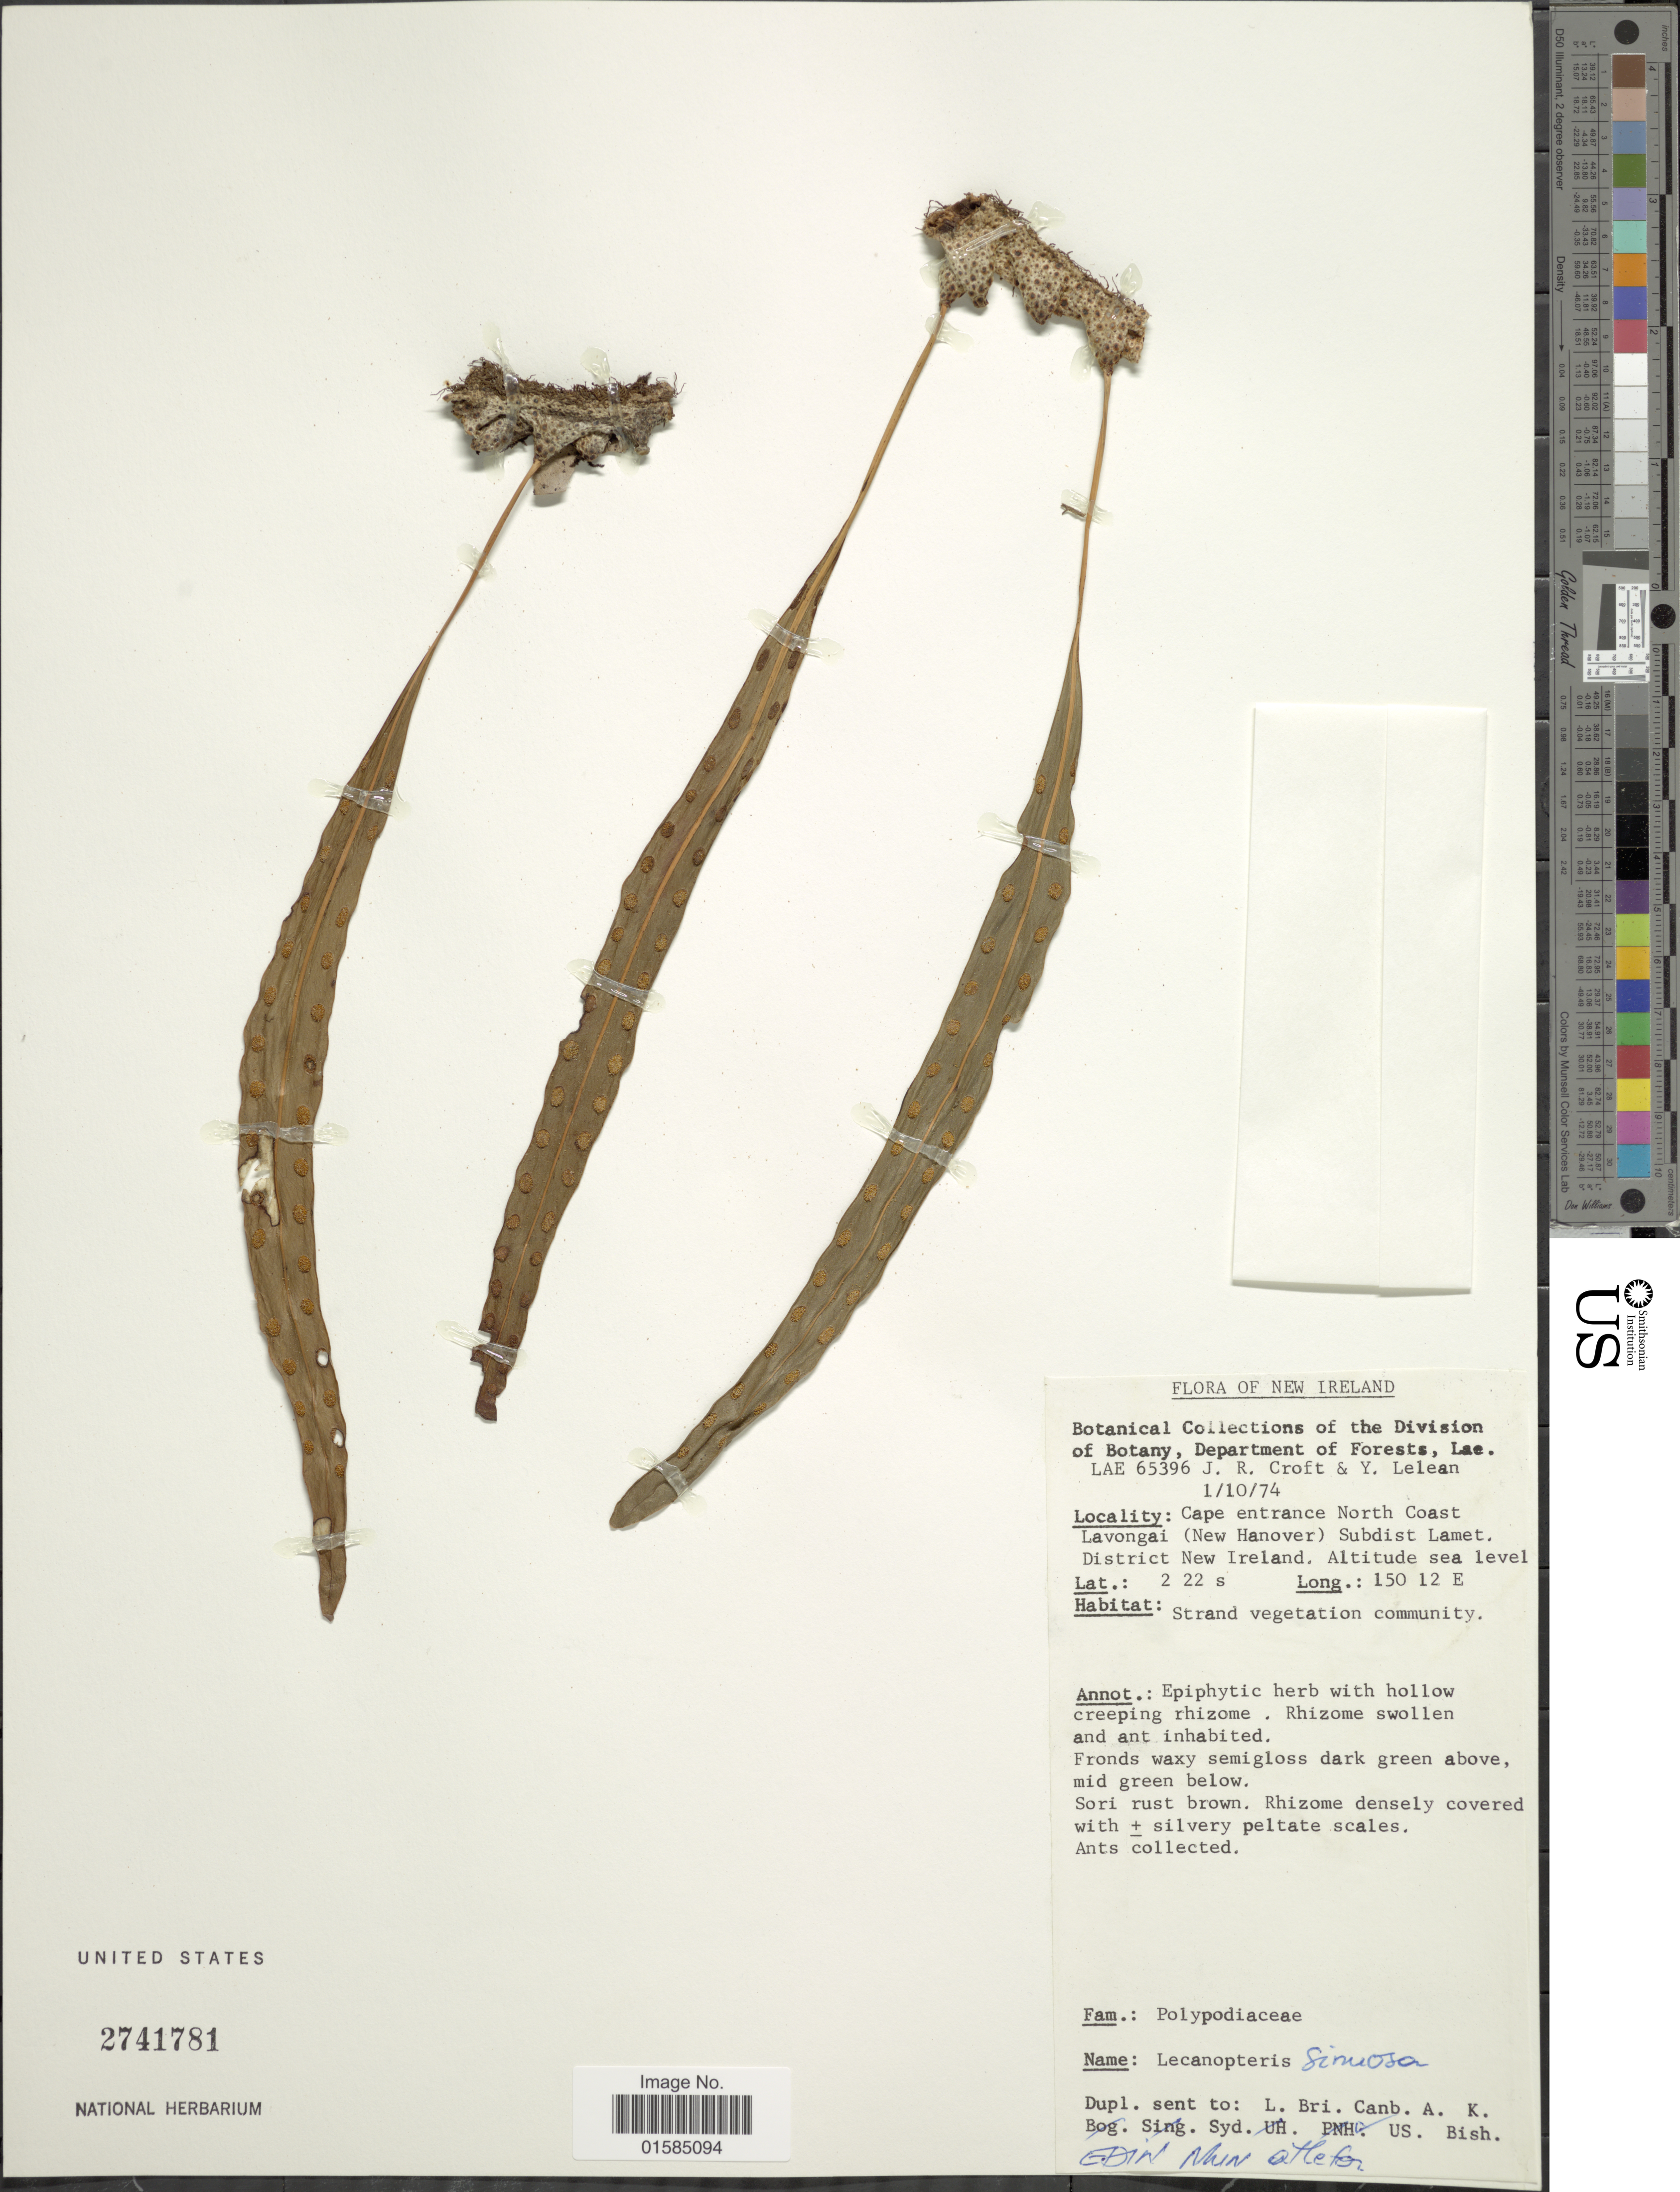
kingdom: Plantae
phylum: Tracheophyta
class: Polypodiopsida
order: Polypodiales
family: Polypodiaceae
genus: Lecanopteris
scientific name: Lecanopteris sinuosa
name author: (Wall. ex Hook.) Copel.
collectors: J. R. Croft & Y. Lelean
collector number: LAE 65396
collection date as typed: Transcribed d/m/y: 1/10/74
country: Papua New Guinea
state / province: New Ireland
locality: New Ireland, Cape entrance North Coast Lavongai (New Hanover) Subdist Lamet. District New Ireland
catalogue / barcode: US 2741781